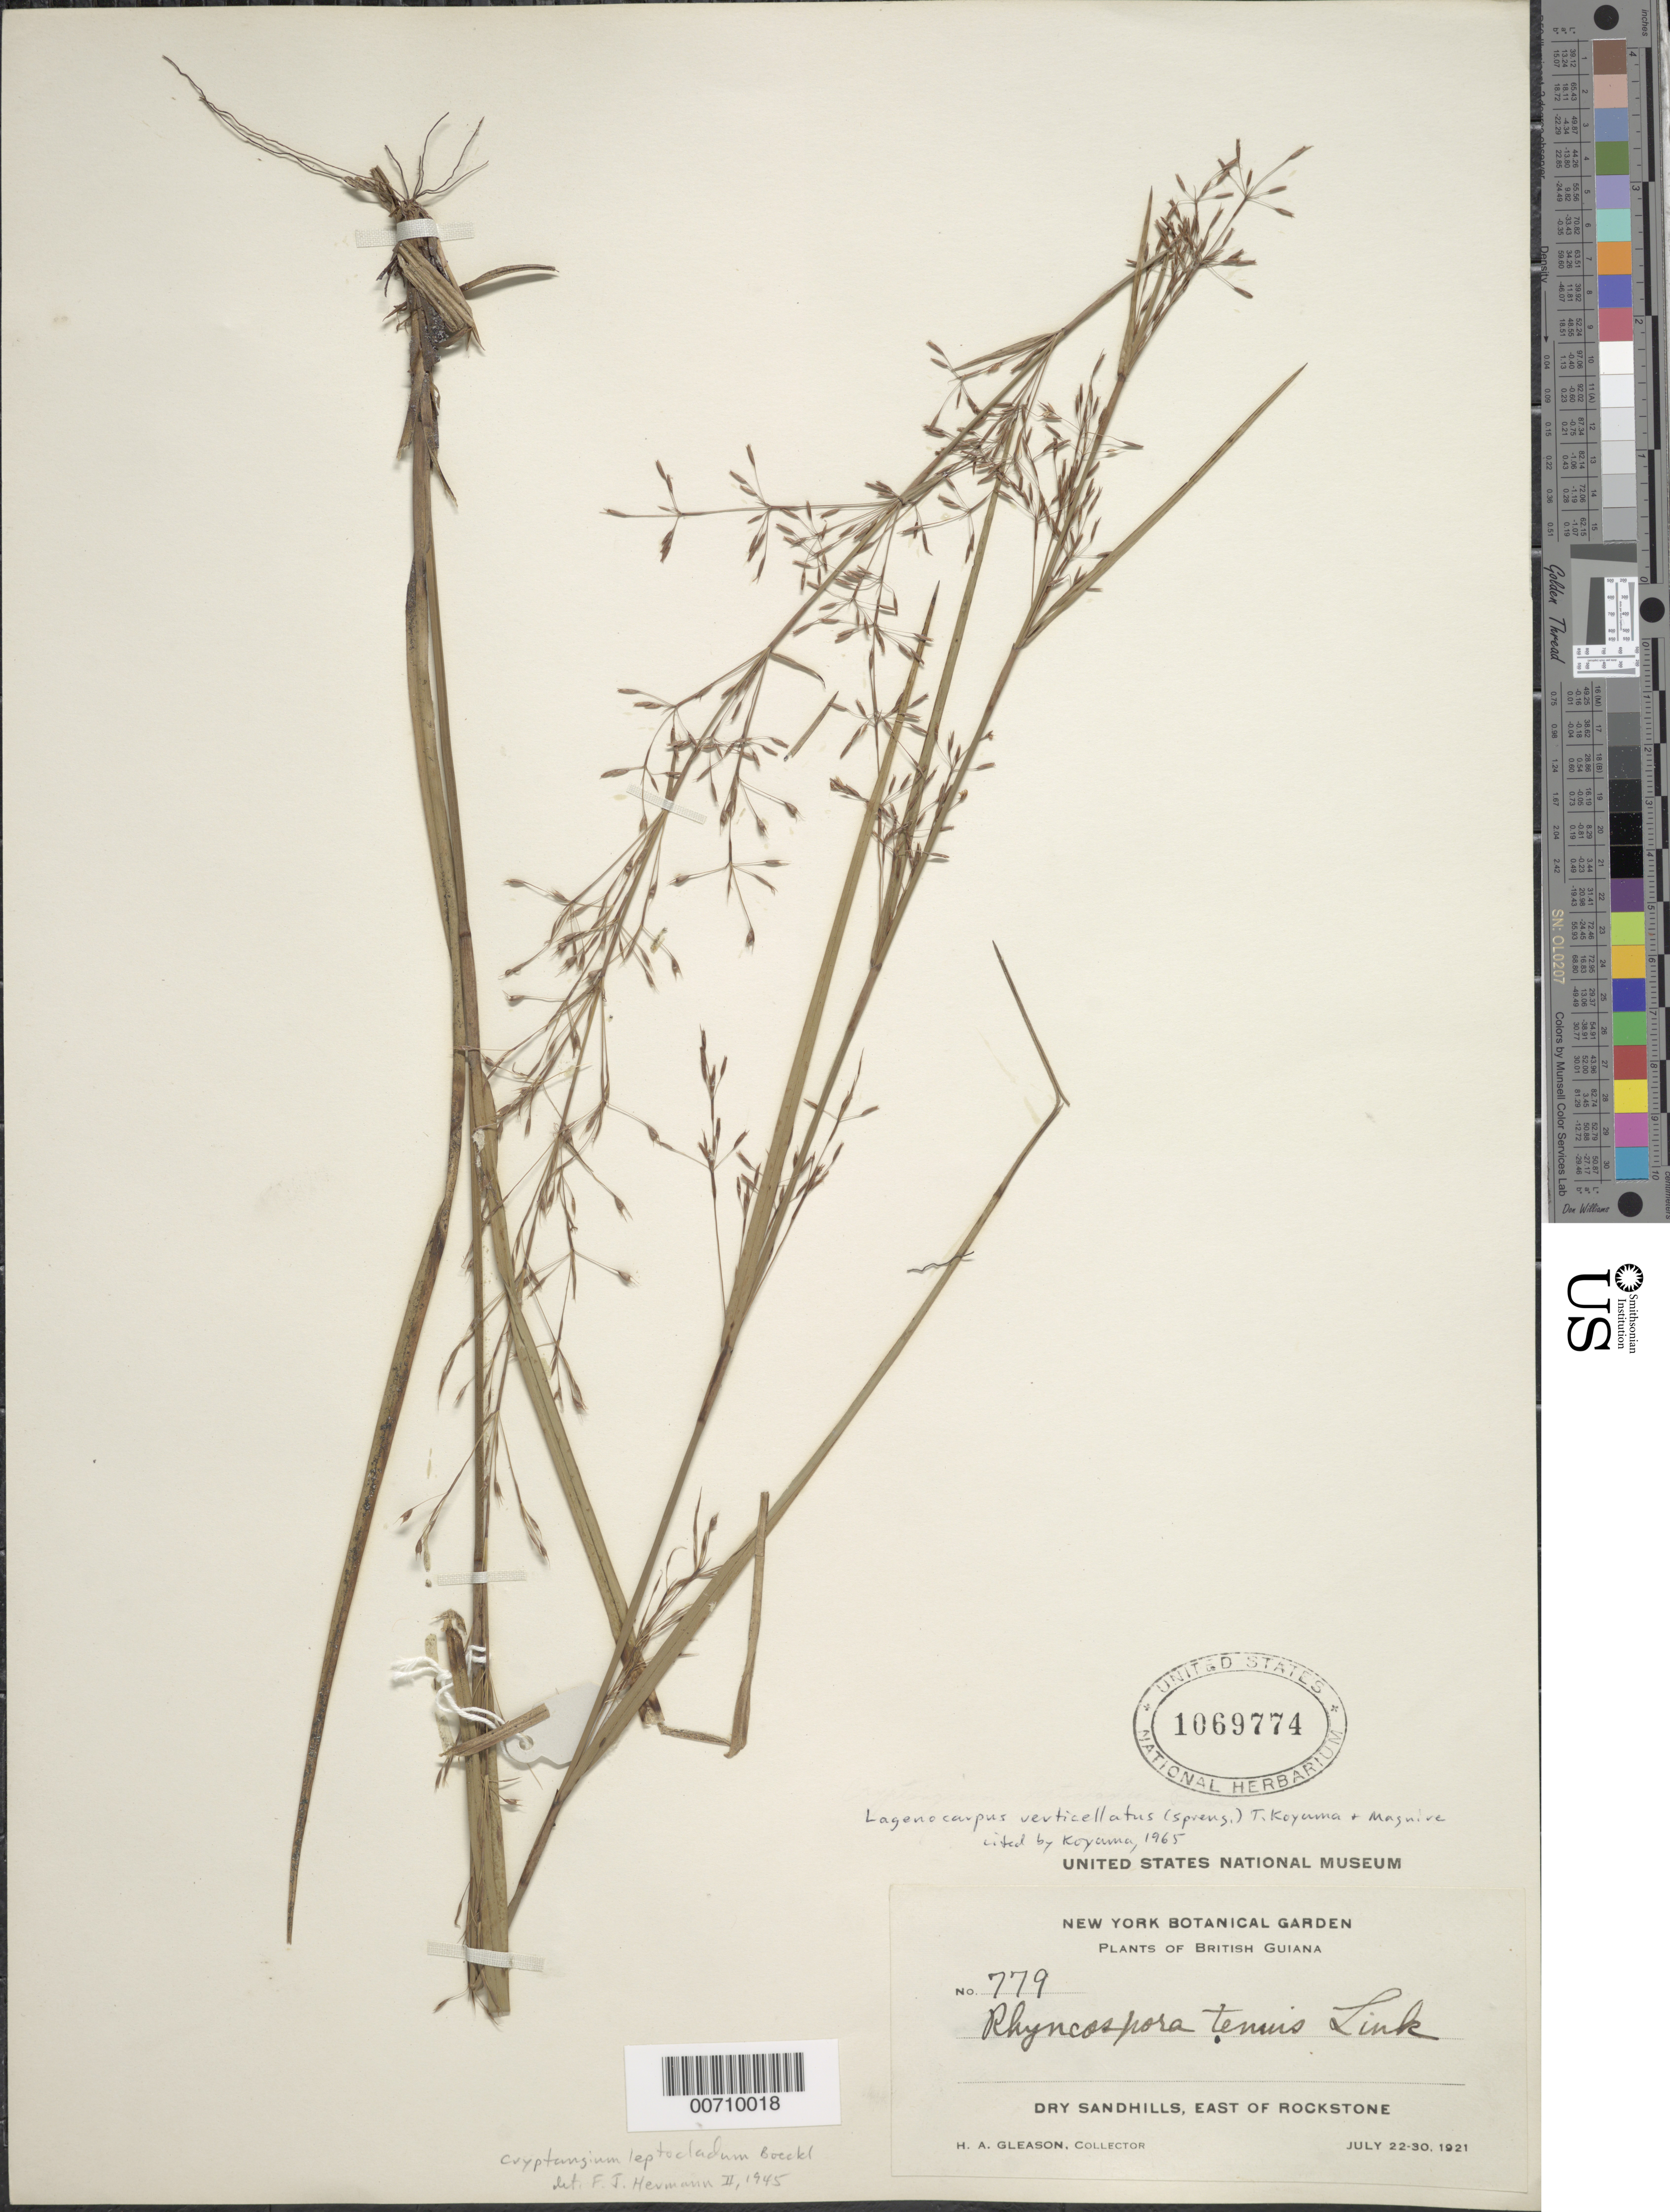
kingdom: Plantae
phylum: Tracheophyta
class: Liliopsida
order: Poales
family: Cyperaceae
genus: Cryptangium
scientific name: Cryptangium verticillatum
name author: (Spreng.) Vitta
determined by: Strong, Mark T., (BOT), Smithsonian Institution - National Museum of Natural History (UNITED STATES)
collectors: H. A. Gleason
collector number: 779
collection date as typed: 22-Jul-21 to 30-Jul-21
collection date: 1921-07-22/1921-07-30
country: Guyana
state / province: U. Demerara-Berbice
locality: Rockstone, E of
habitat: Dry sandhills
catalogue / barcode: US 1069774